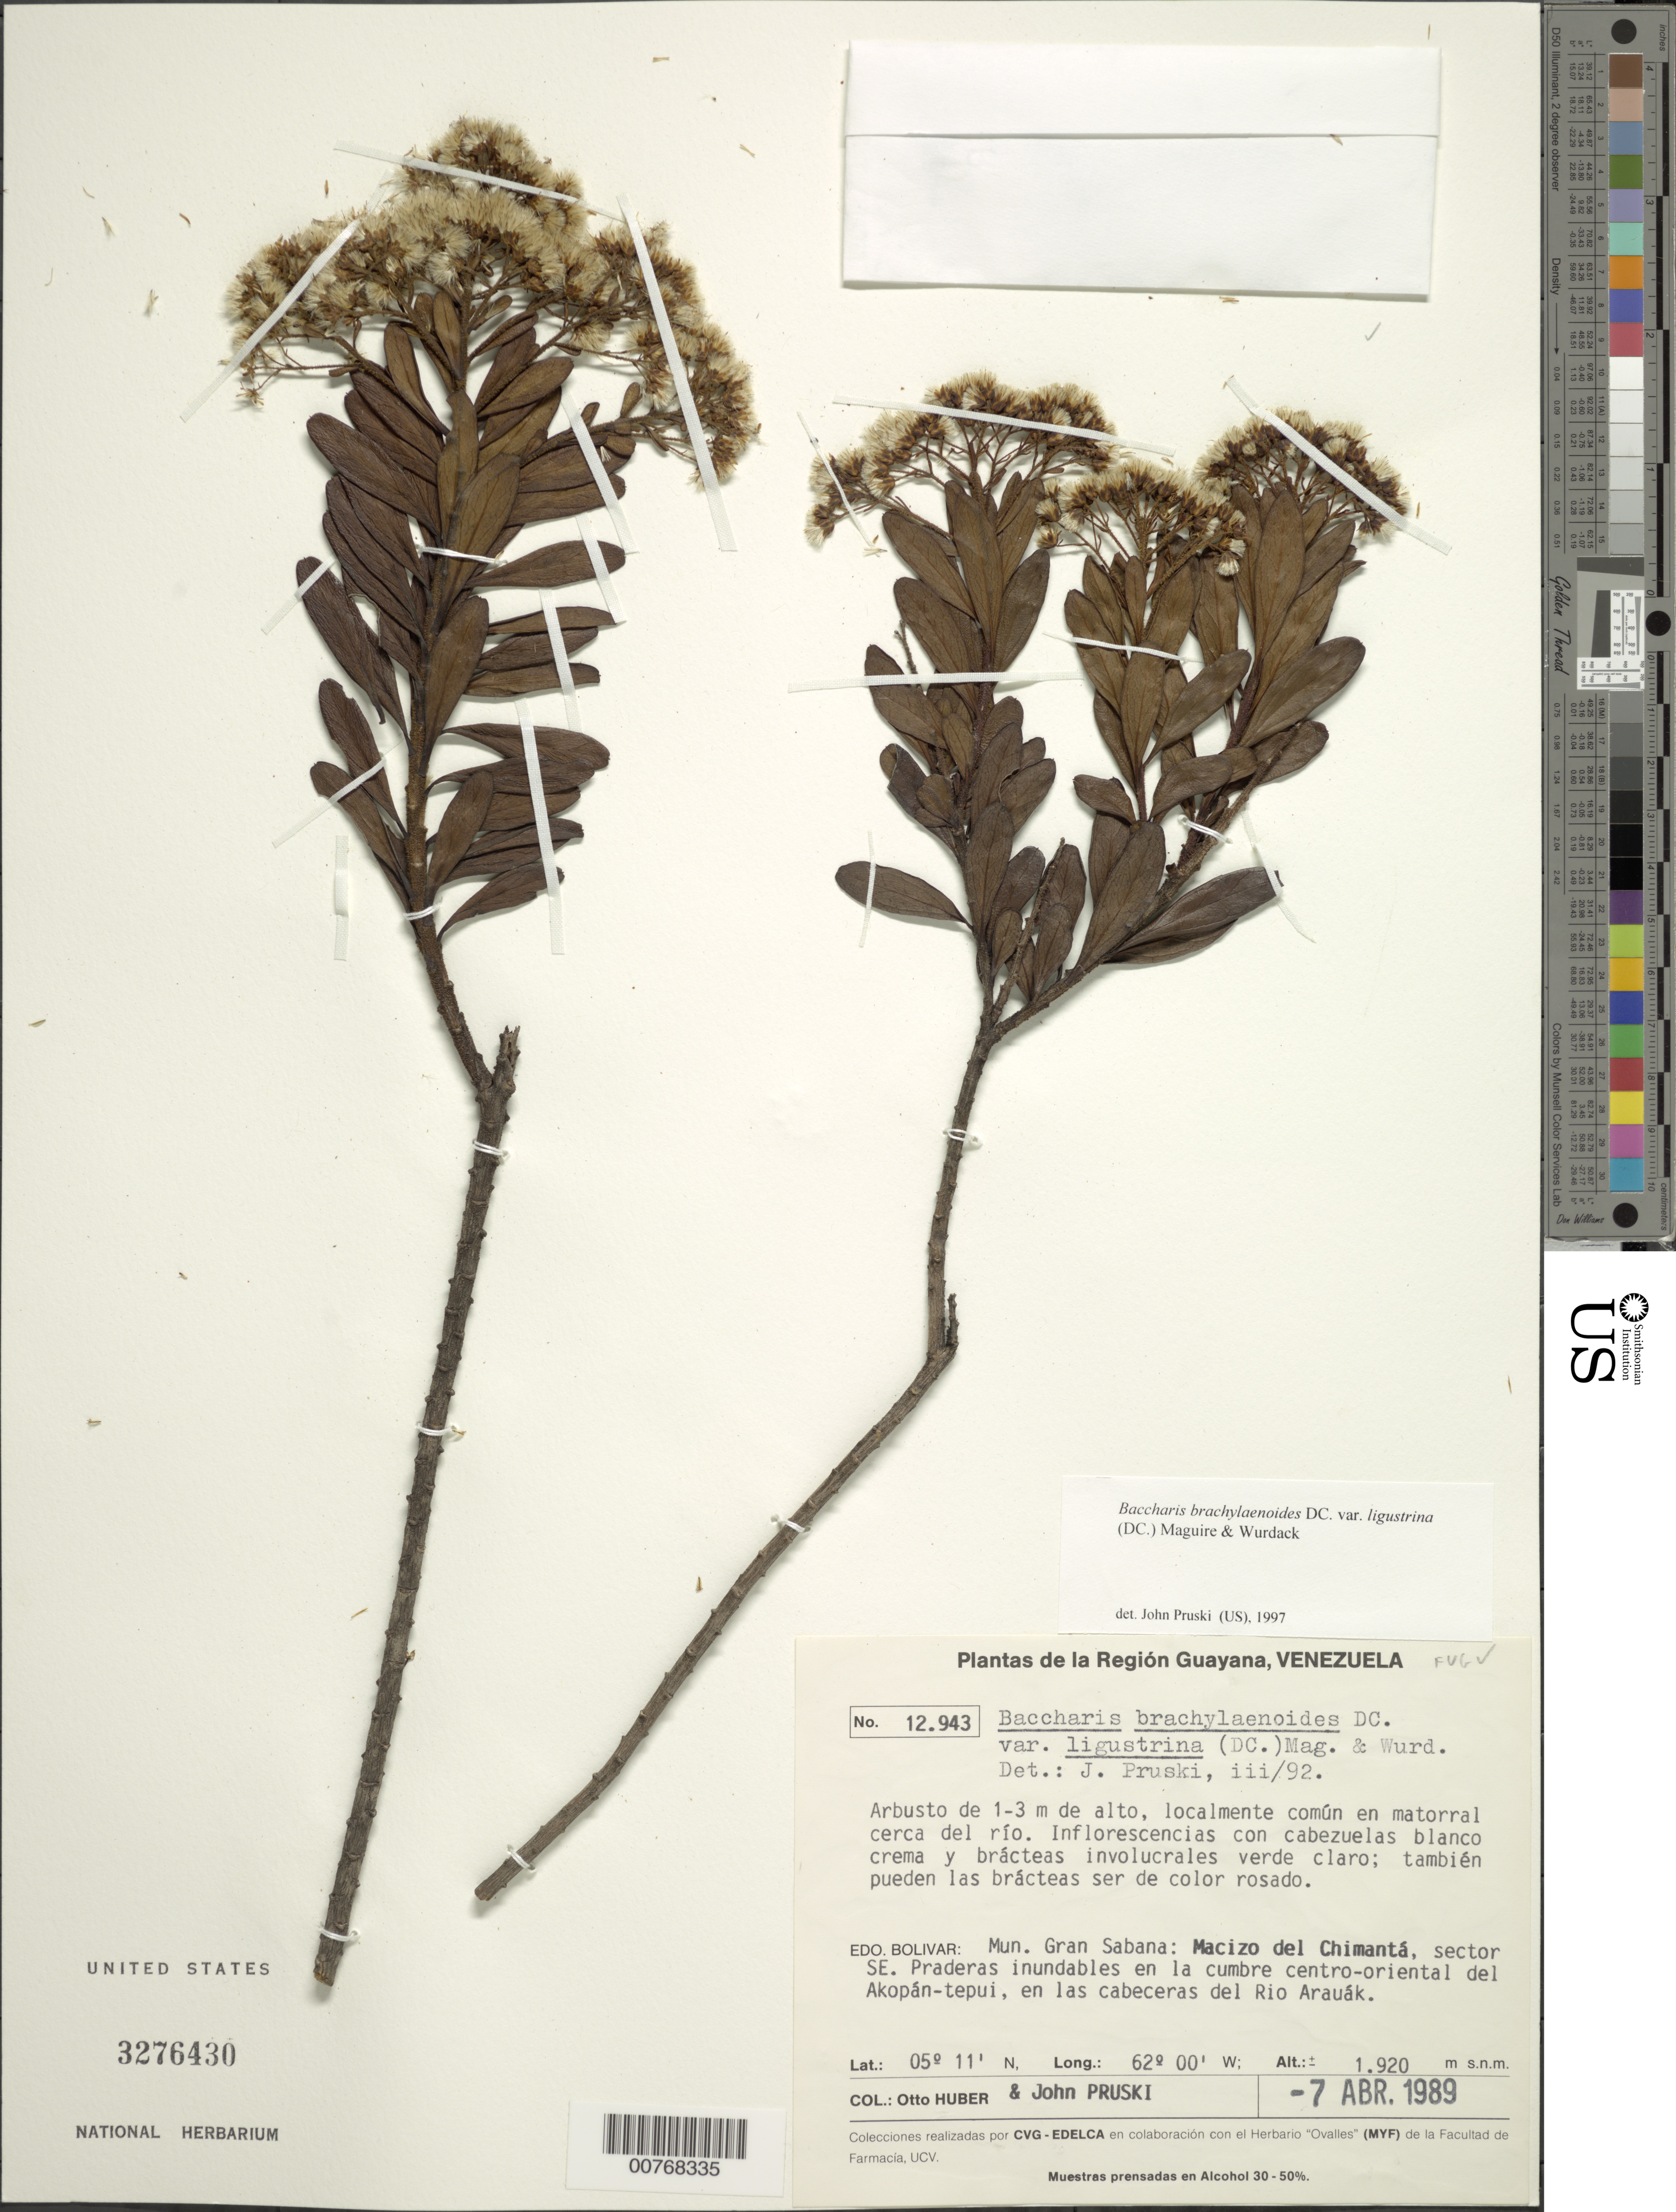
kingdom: Plantae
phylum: Tracheophyta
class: Magnoliopsida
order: Asterales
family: Asteraceae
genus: Baccharis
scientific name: Baccharis brachylaenoides var. ligustrina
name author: (DC.) Maguire & Wurdack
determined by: Pruski, J. F.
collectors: O. Huber & J. F. Pruski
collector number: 12943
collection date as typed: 7-Apr-89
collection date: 1989-04-07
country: Venezuela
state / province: Bolívar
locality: Mun. Gran Sabana, Macizo del Chimantá, sector central, centro-oriental del Akopan-tepuí, caberceras del Río Arauak.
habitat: Matorral cerca del rio. Praderas inundables en la cumbre, en las cabeceras del Rio Arauak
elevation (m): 1920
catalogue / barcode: US 3276430